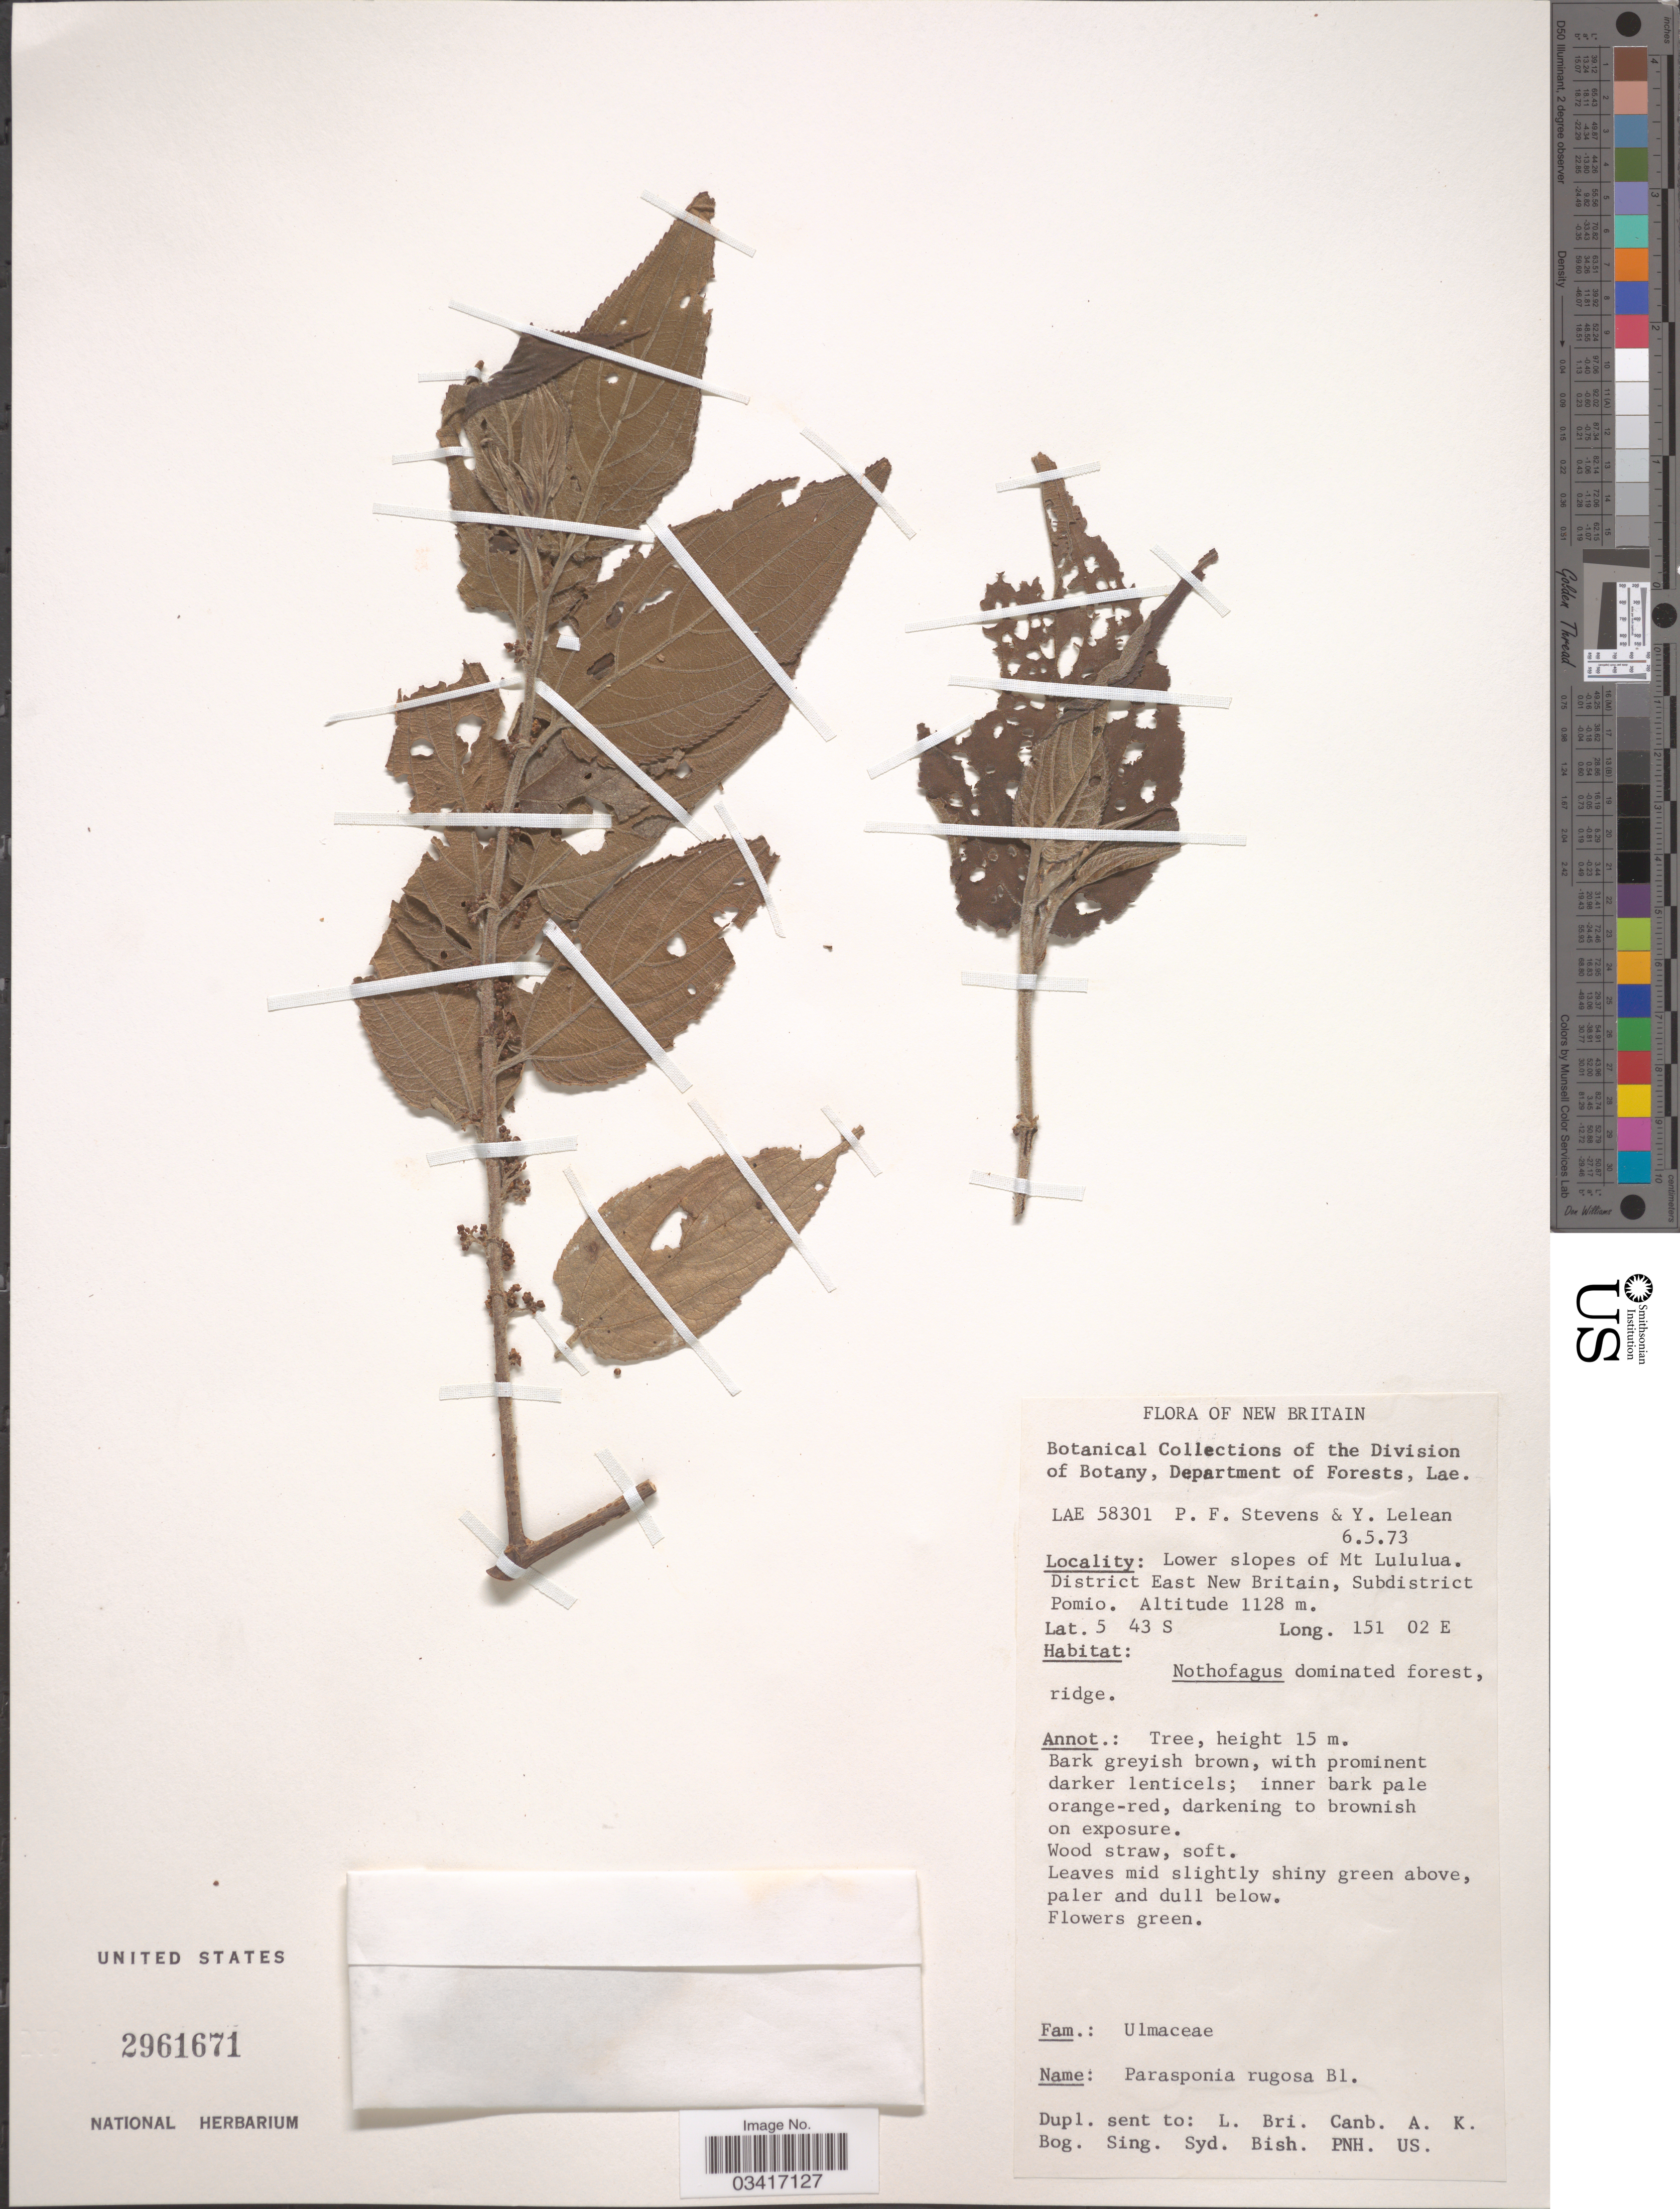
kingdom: Plantae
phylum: Tracheophyta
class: Magnoliopsida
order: Rosales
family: Cannabaceae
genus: Parasponia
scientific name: Parasponia rugosa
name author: Blume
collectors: P. F. Stevens & Y. Lelean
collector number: LAE58301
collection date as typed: Transcribed d/m/y: 6/5/73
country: Papua New Guinea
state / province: East New Britain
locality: New Britain. Lower slopes of Mt Lululua. District East New Britain, Subdistrict Pomio.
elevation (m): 1128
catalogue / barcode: US 2961671